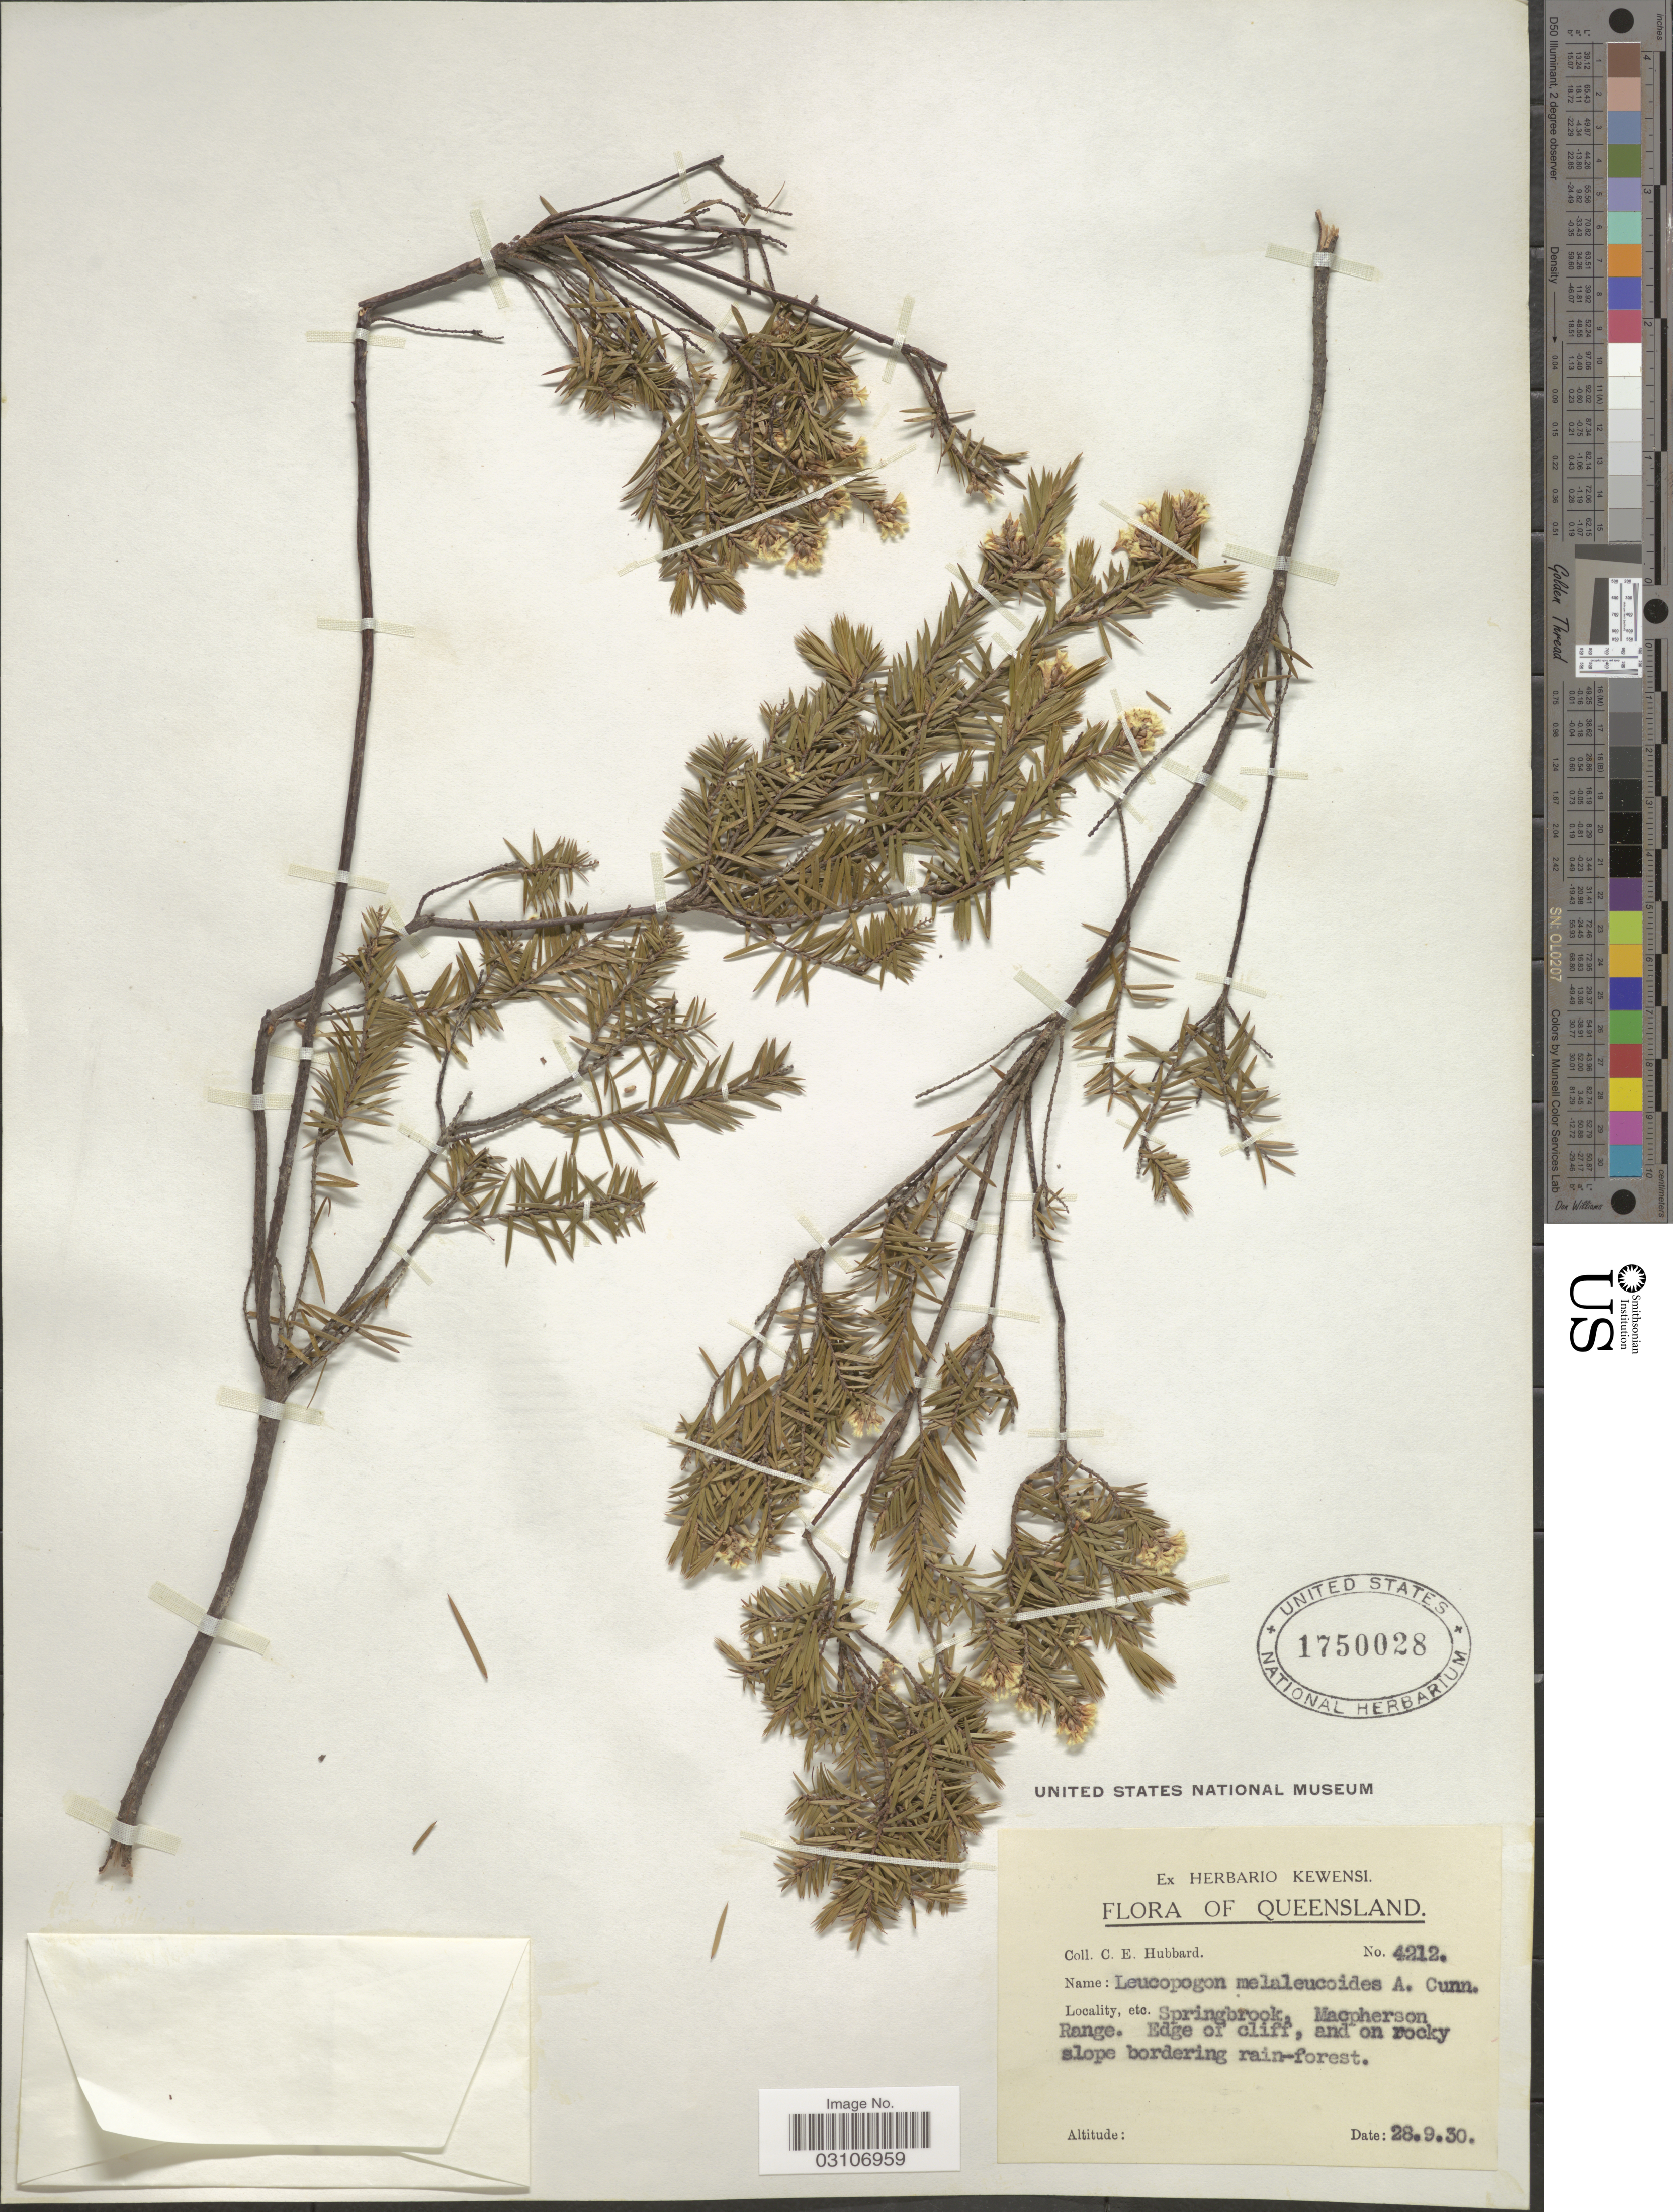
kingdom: Plantae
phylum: Tracheophyta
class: Magnoliopsida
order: Ericales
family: Ericaceae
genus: Leucopogon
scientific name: Leucopogon melaleucoides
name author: A. Cunn. ex DC.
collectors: C. E. Hubbard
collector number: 4212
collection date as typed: Transcribed d/m/y: 28/9/30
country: Australia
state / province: Queensland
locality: Springbrook, Macpherson Range. Edge of cliff, and on rocky slope bordering rain-forest.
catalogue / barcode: US 1750028